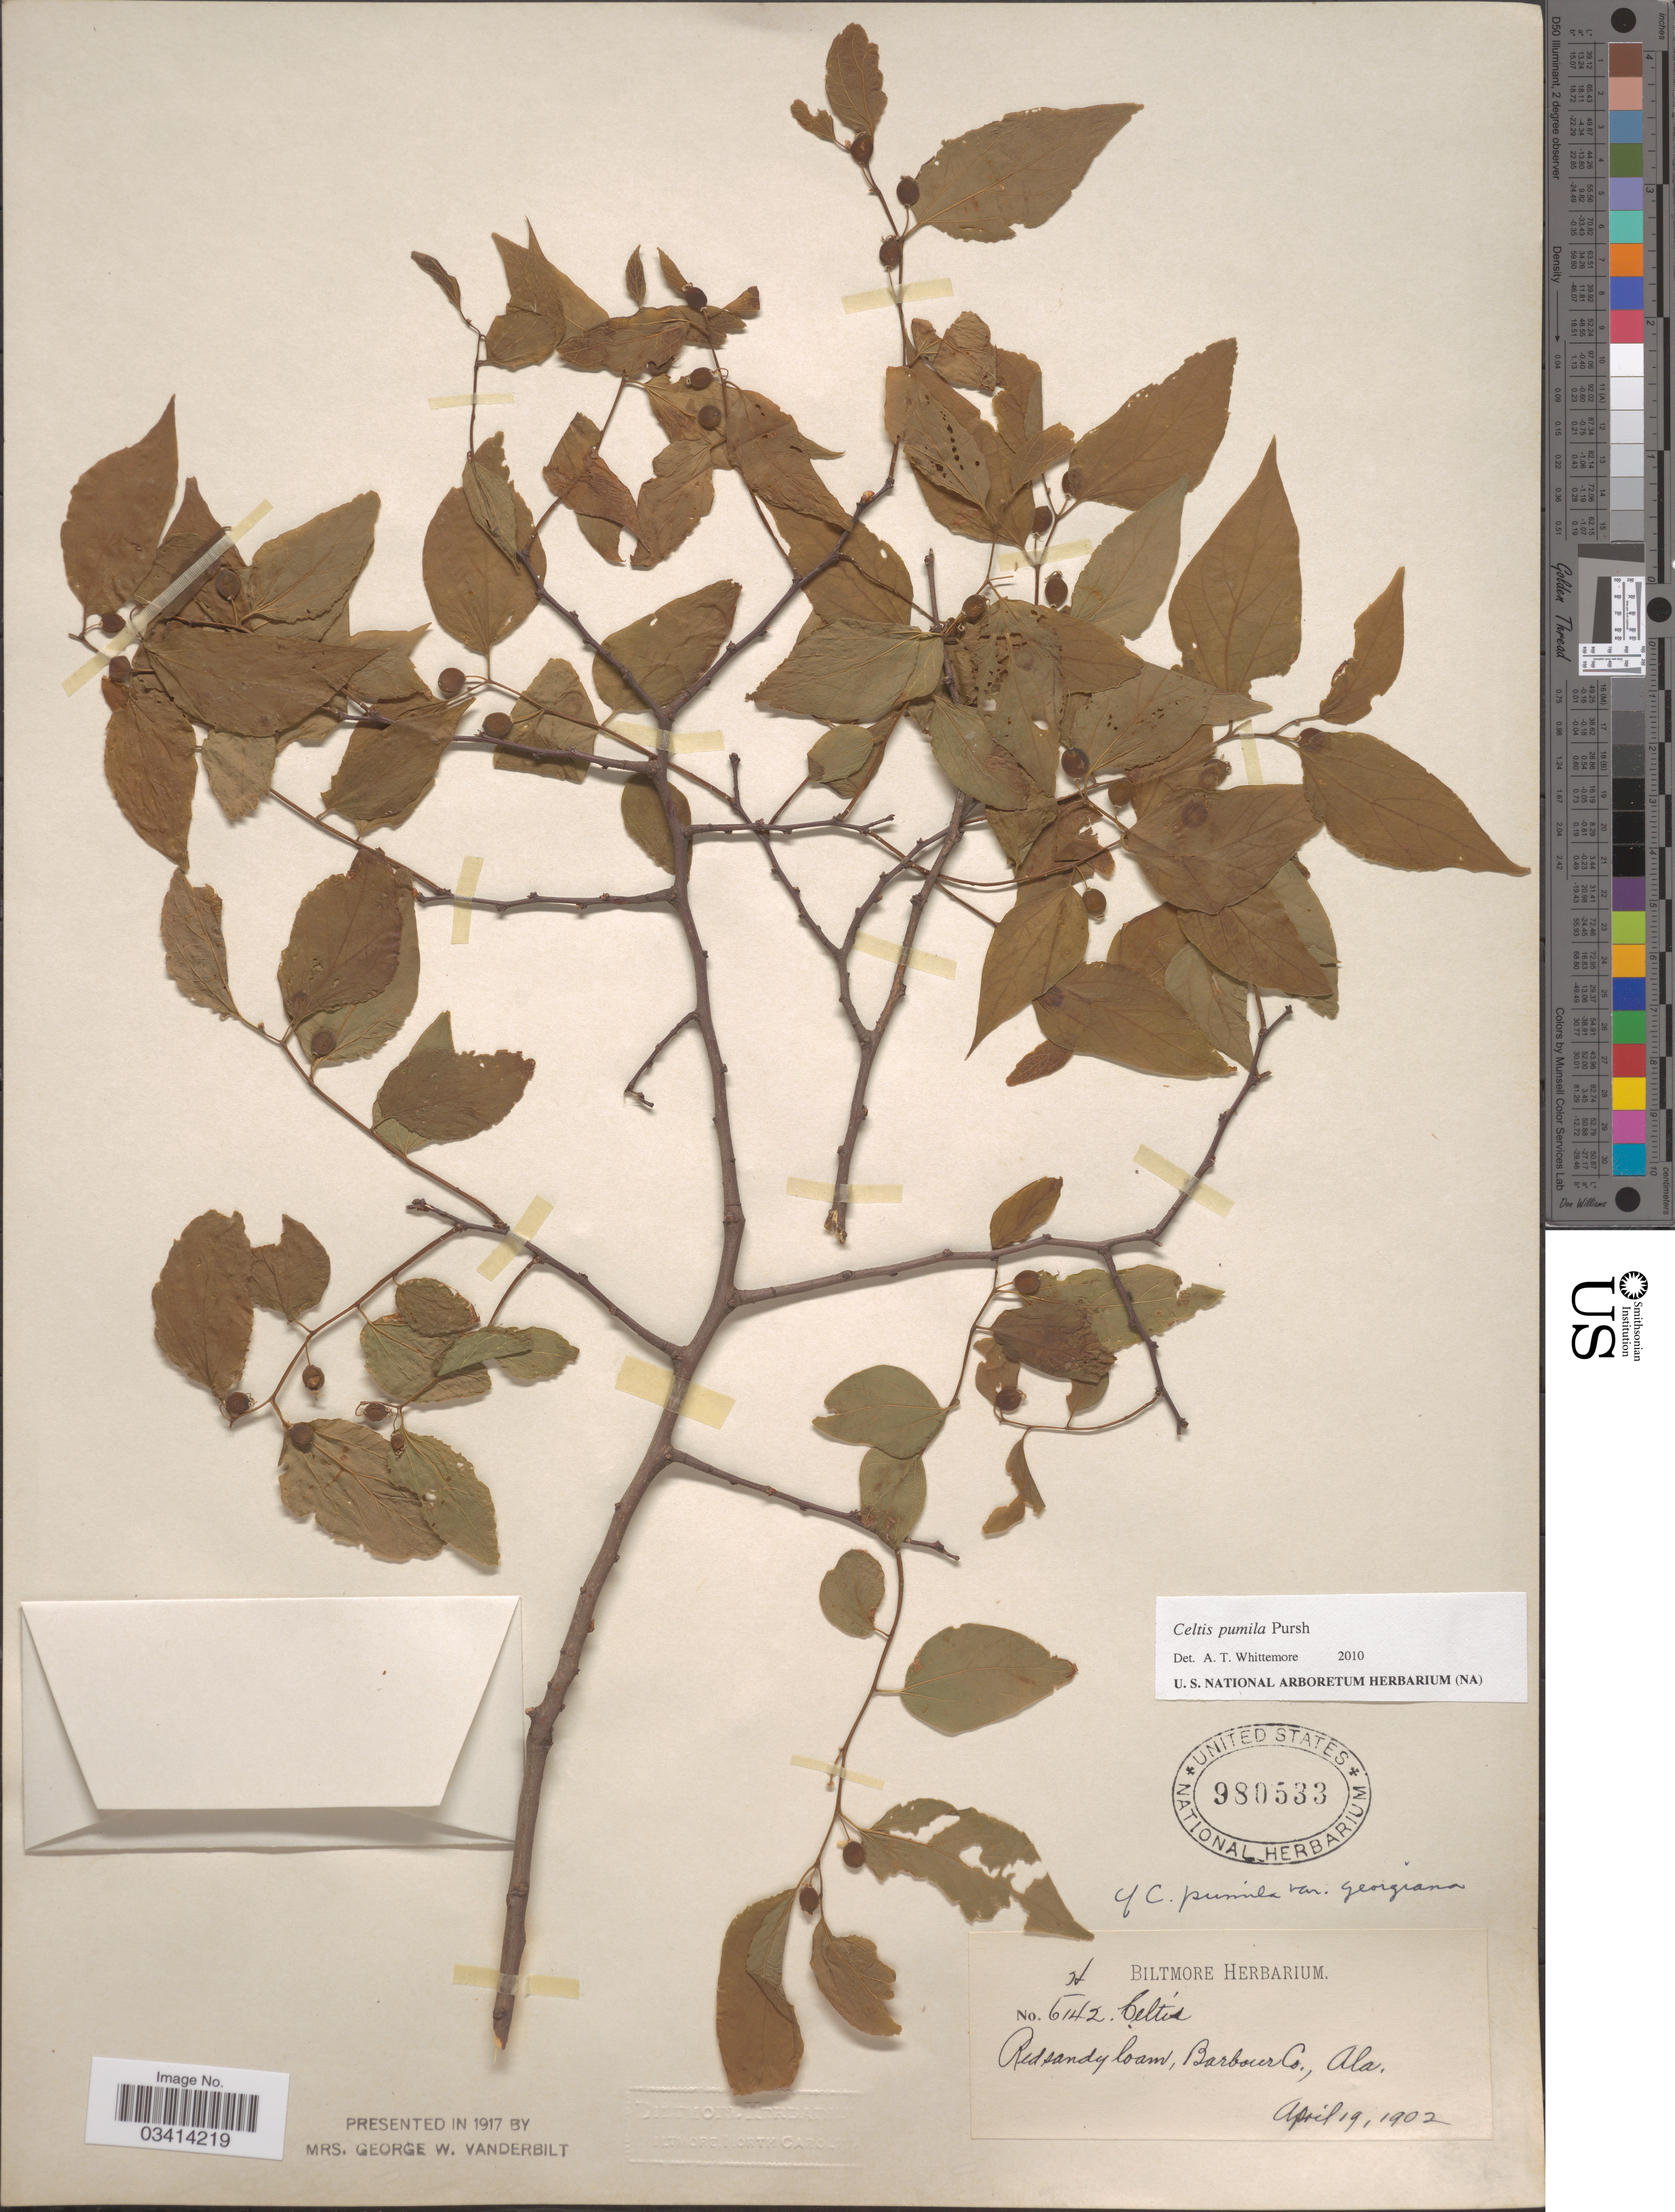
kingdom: Plantae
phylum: Tracheophyta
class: Magnoliopsida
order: Rosales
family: Cannabaceae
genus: Celtis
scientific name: Celtis pumila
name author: Pursh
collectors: ex herb. Biltmore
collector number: H/ 6142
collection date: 1902-04-19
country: United States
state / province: Alabama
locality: Barbour Co.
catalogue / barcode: US 980533